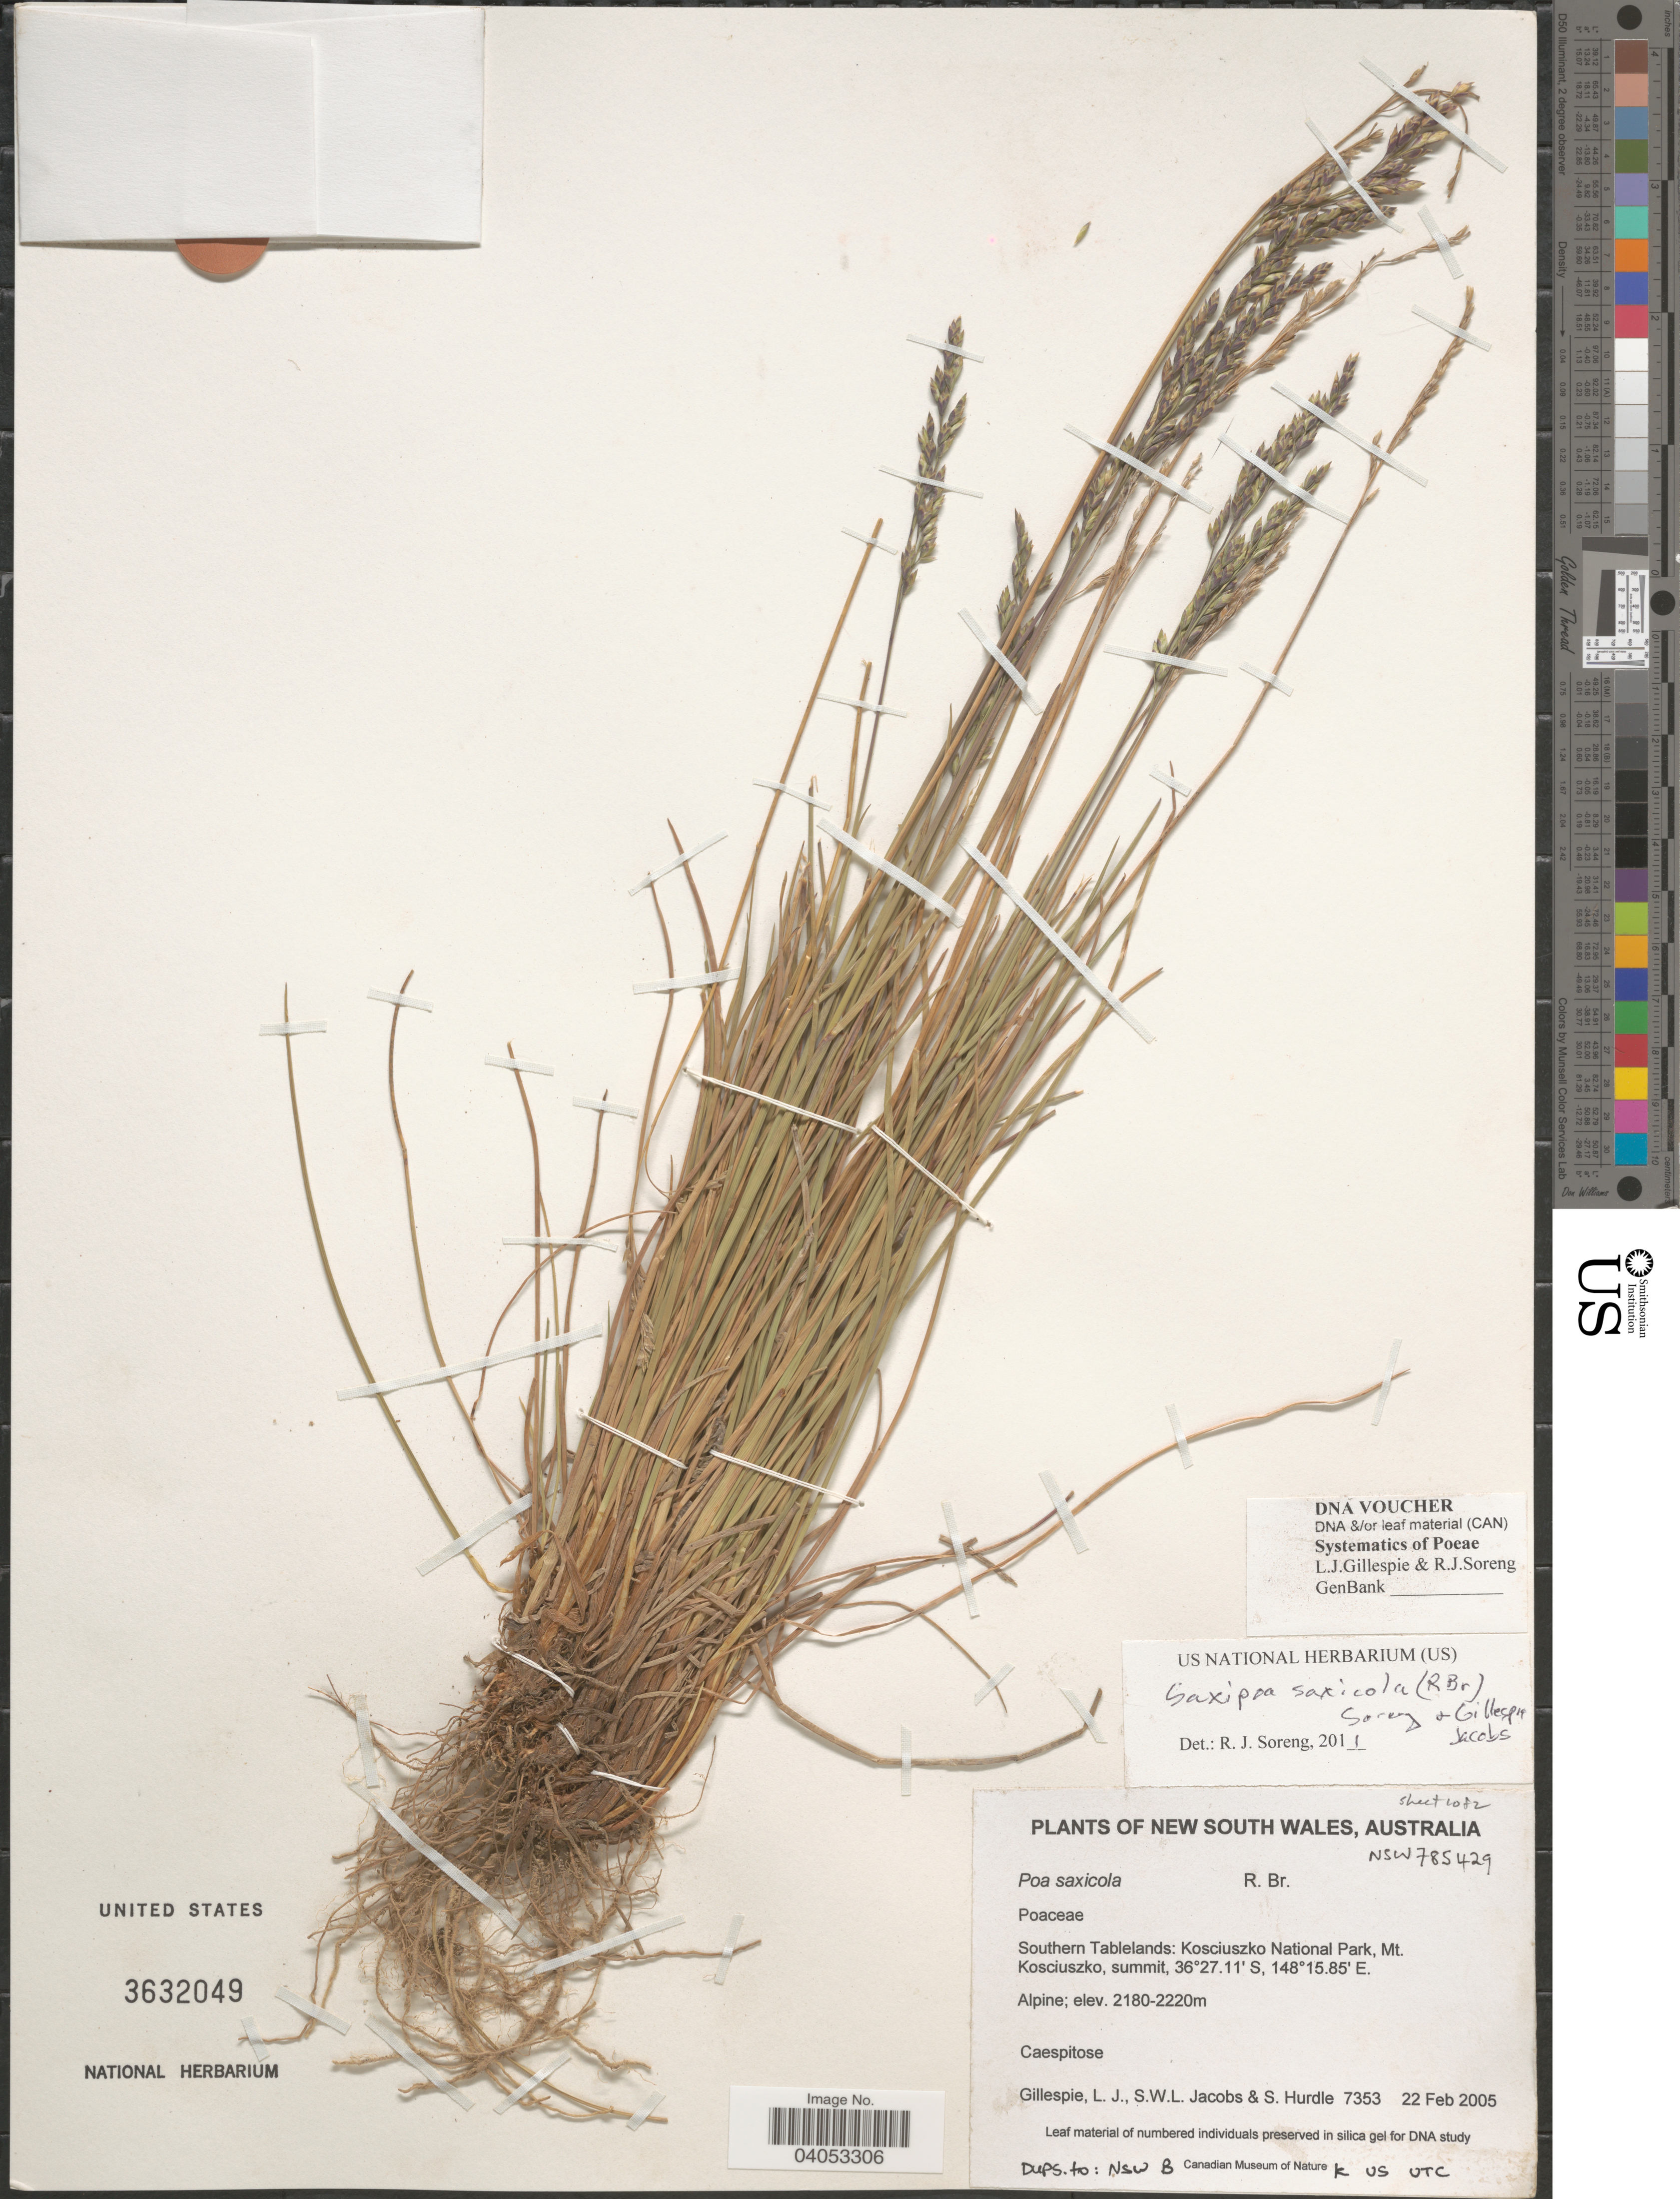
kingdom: Plantae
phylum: Tracheophyta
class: Liliopsida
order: Poales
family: Poaceae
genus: Saxipoa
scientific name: Saxipoa saxicola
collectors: L. Gillespie, S. W. L. Jacobs & S. Hurdle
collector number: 7353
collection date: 2005-02-22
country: Australia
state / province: New South Wales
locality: Southern Tablelands: Kosciuszko National Park, Mt. Kosciuszko, summit.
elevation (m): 2180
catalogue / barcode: US 3632049